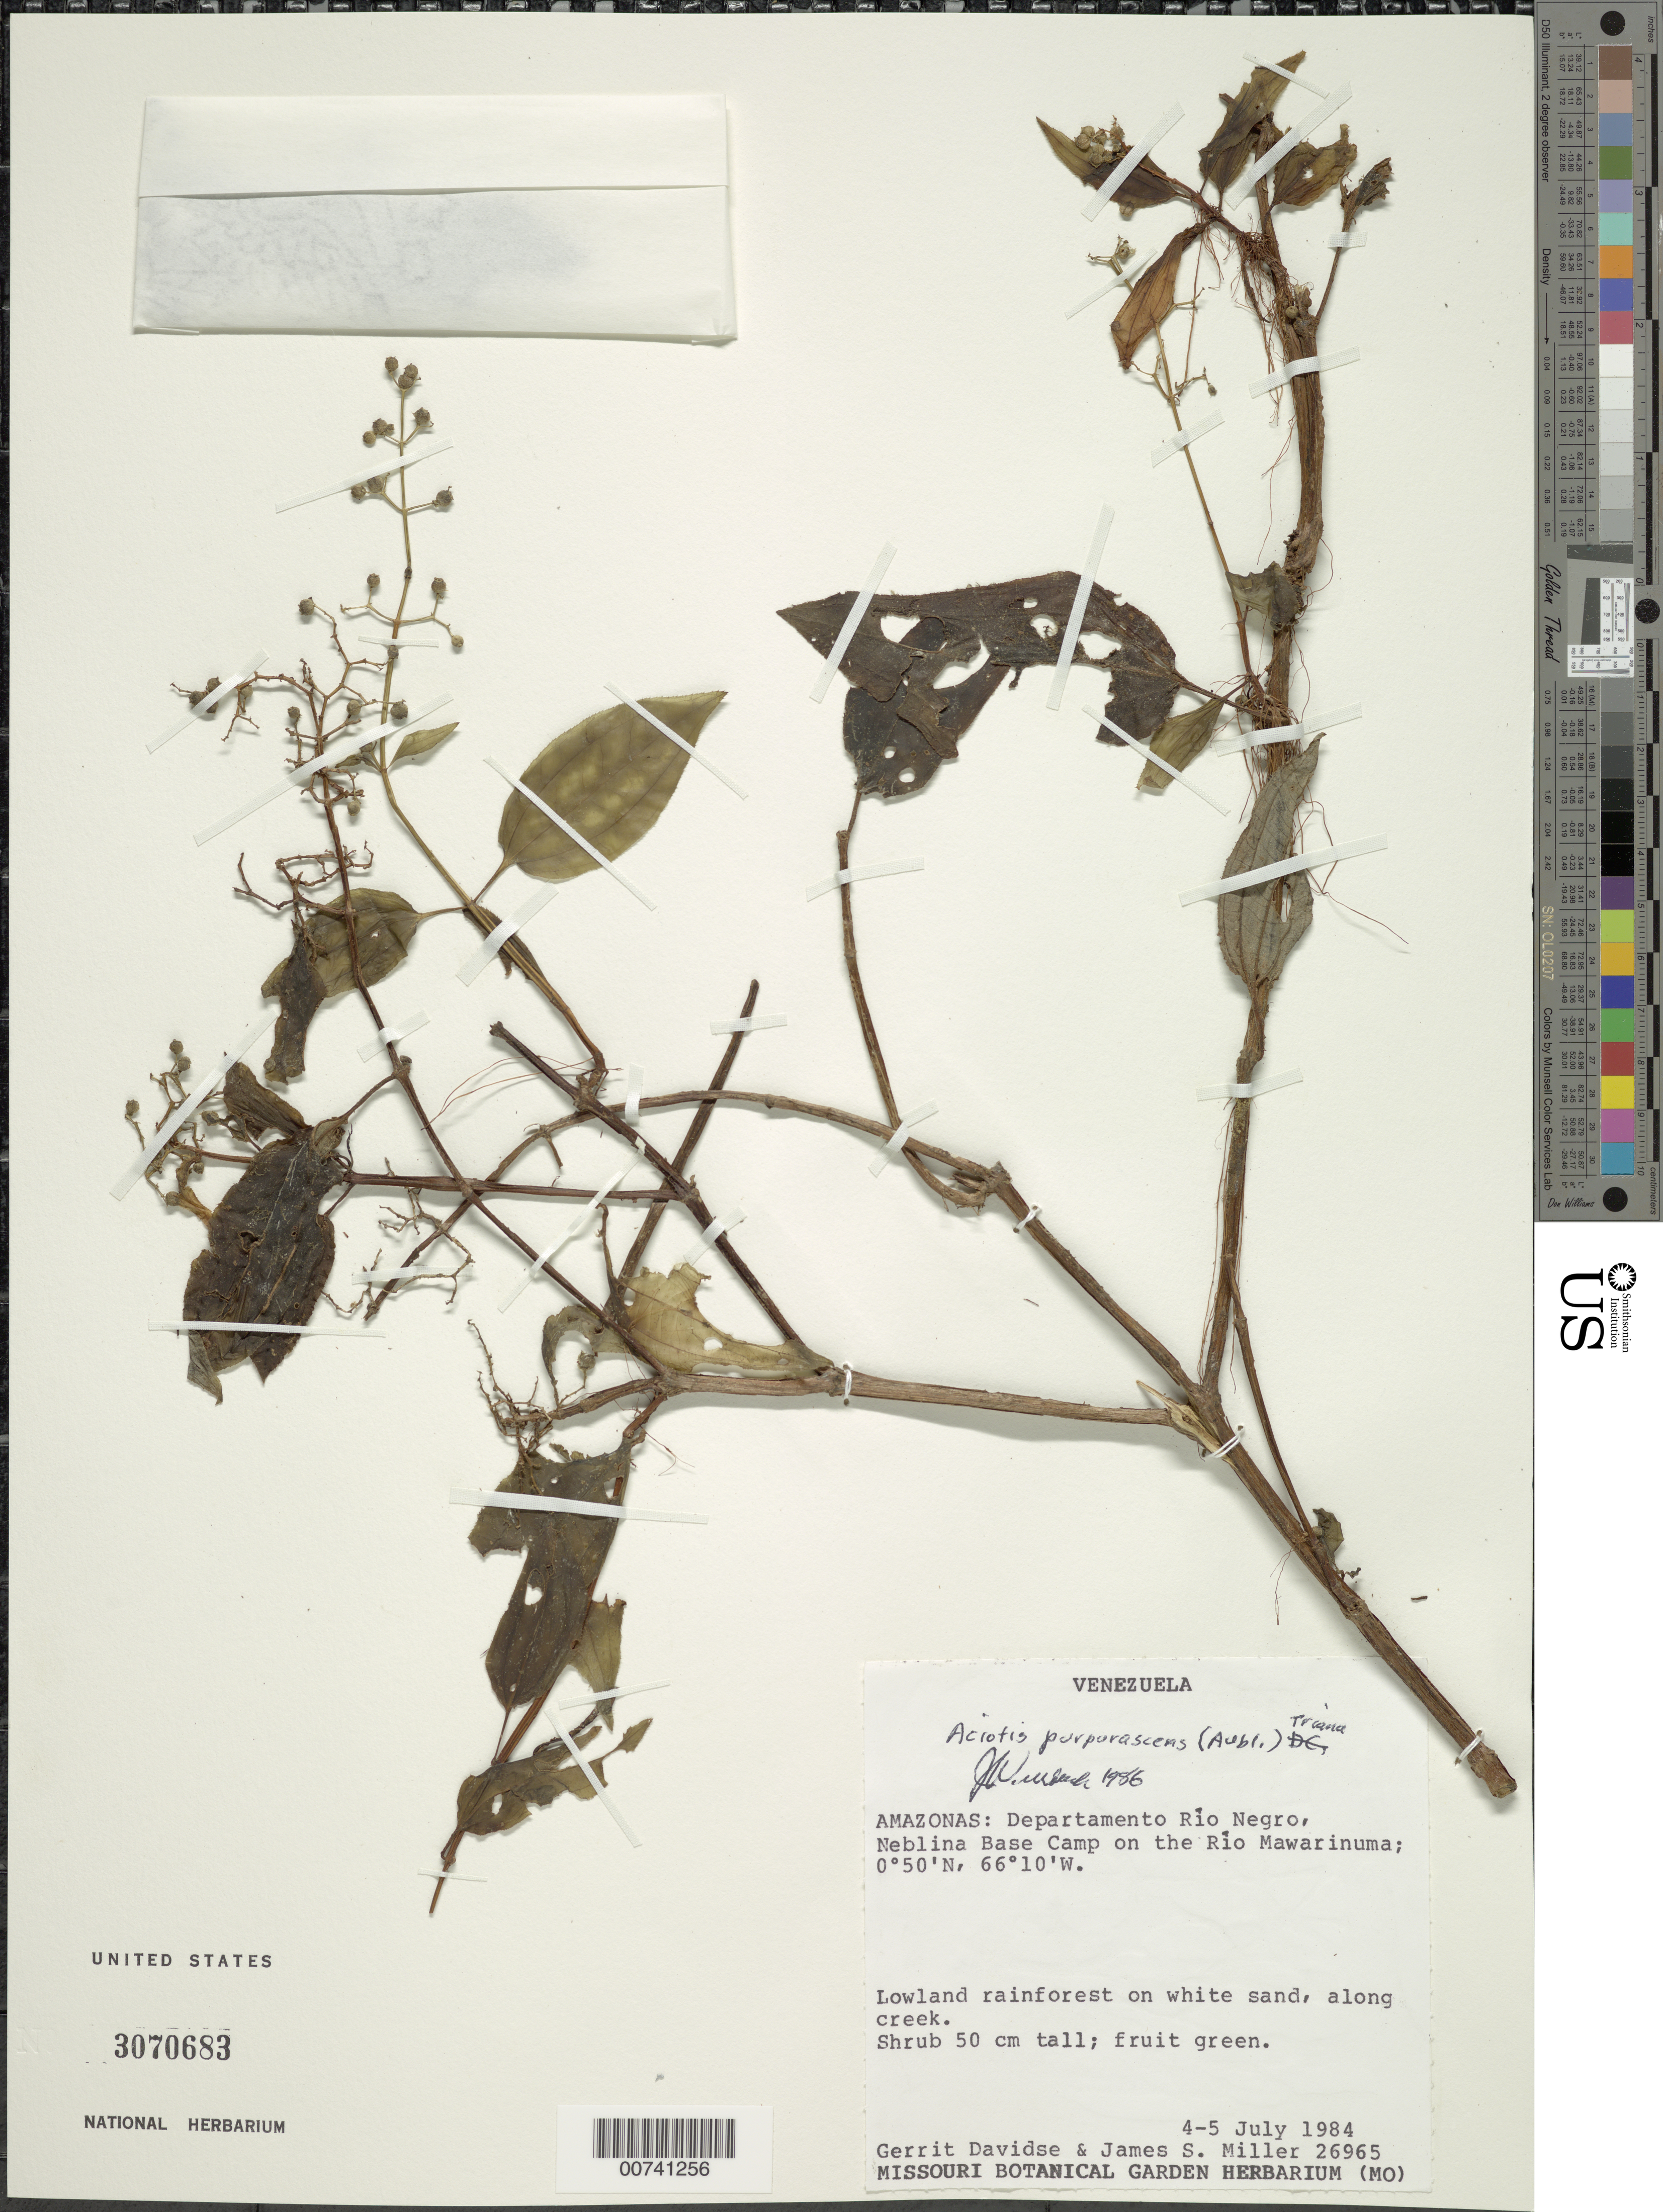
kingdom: Plantae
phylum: Tracheophyta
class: Magnoliopsida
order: Myrtales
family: Melastomataceae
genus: Aciotis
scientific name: Aciotis purpurascens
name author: (Aubl.) Triana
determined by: Wurdack, John J., (US), US (UNITED STATES)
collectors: G. Davidse & J. S. Miller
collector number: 26965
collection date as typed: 4-Jul-84 to 5-Jul-84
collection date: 1984-07-04/1984-07-05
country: Venezuela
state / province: Amazonas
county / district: Río Negro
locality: Neblina Base Camp, Río Mawarinuma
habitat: Lowland rainforest on white sand, along creek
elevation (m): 200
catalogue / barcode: US 3070683